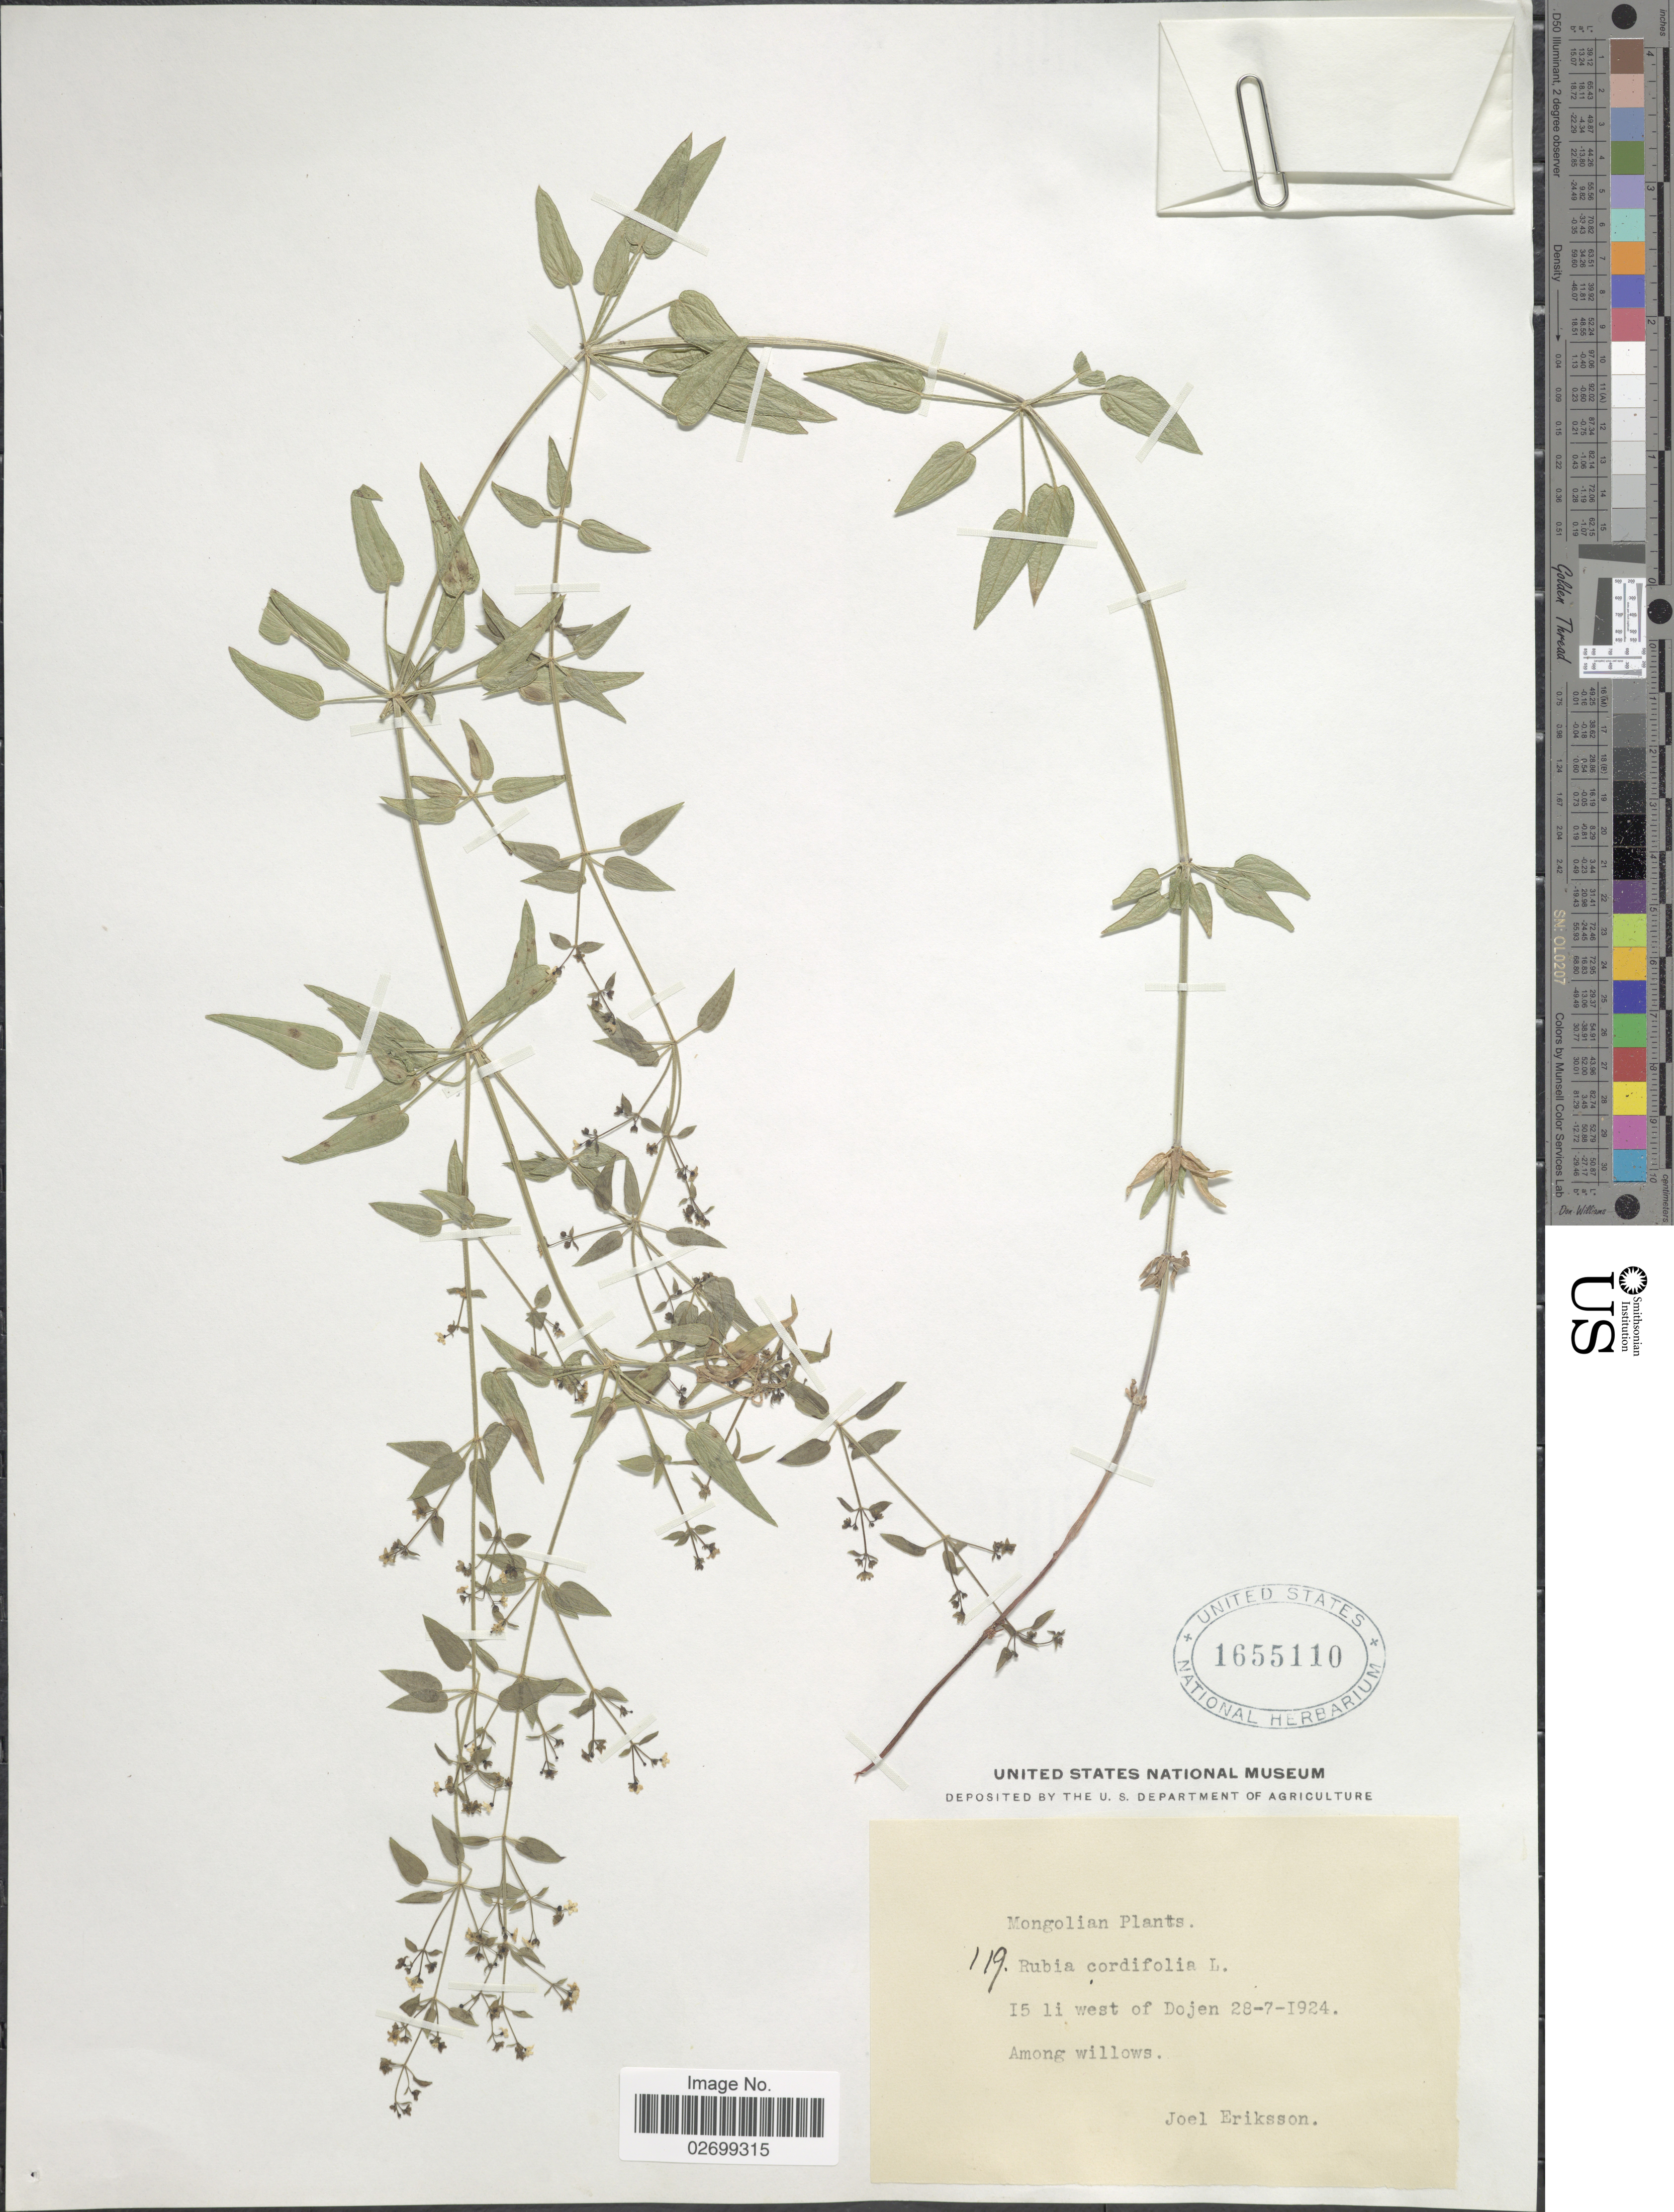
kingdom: Plantae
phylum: Tracheophyta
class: Magnoliopsida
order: Gentianales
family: Rubiaceae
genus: Rubia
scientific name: Rubia cordifolia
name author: L.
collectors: J. Eriksson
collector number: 119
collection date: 1924-07-28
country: China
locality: Mongolia, 15 li west of Dojen, among willows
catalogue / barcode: US 1655110